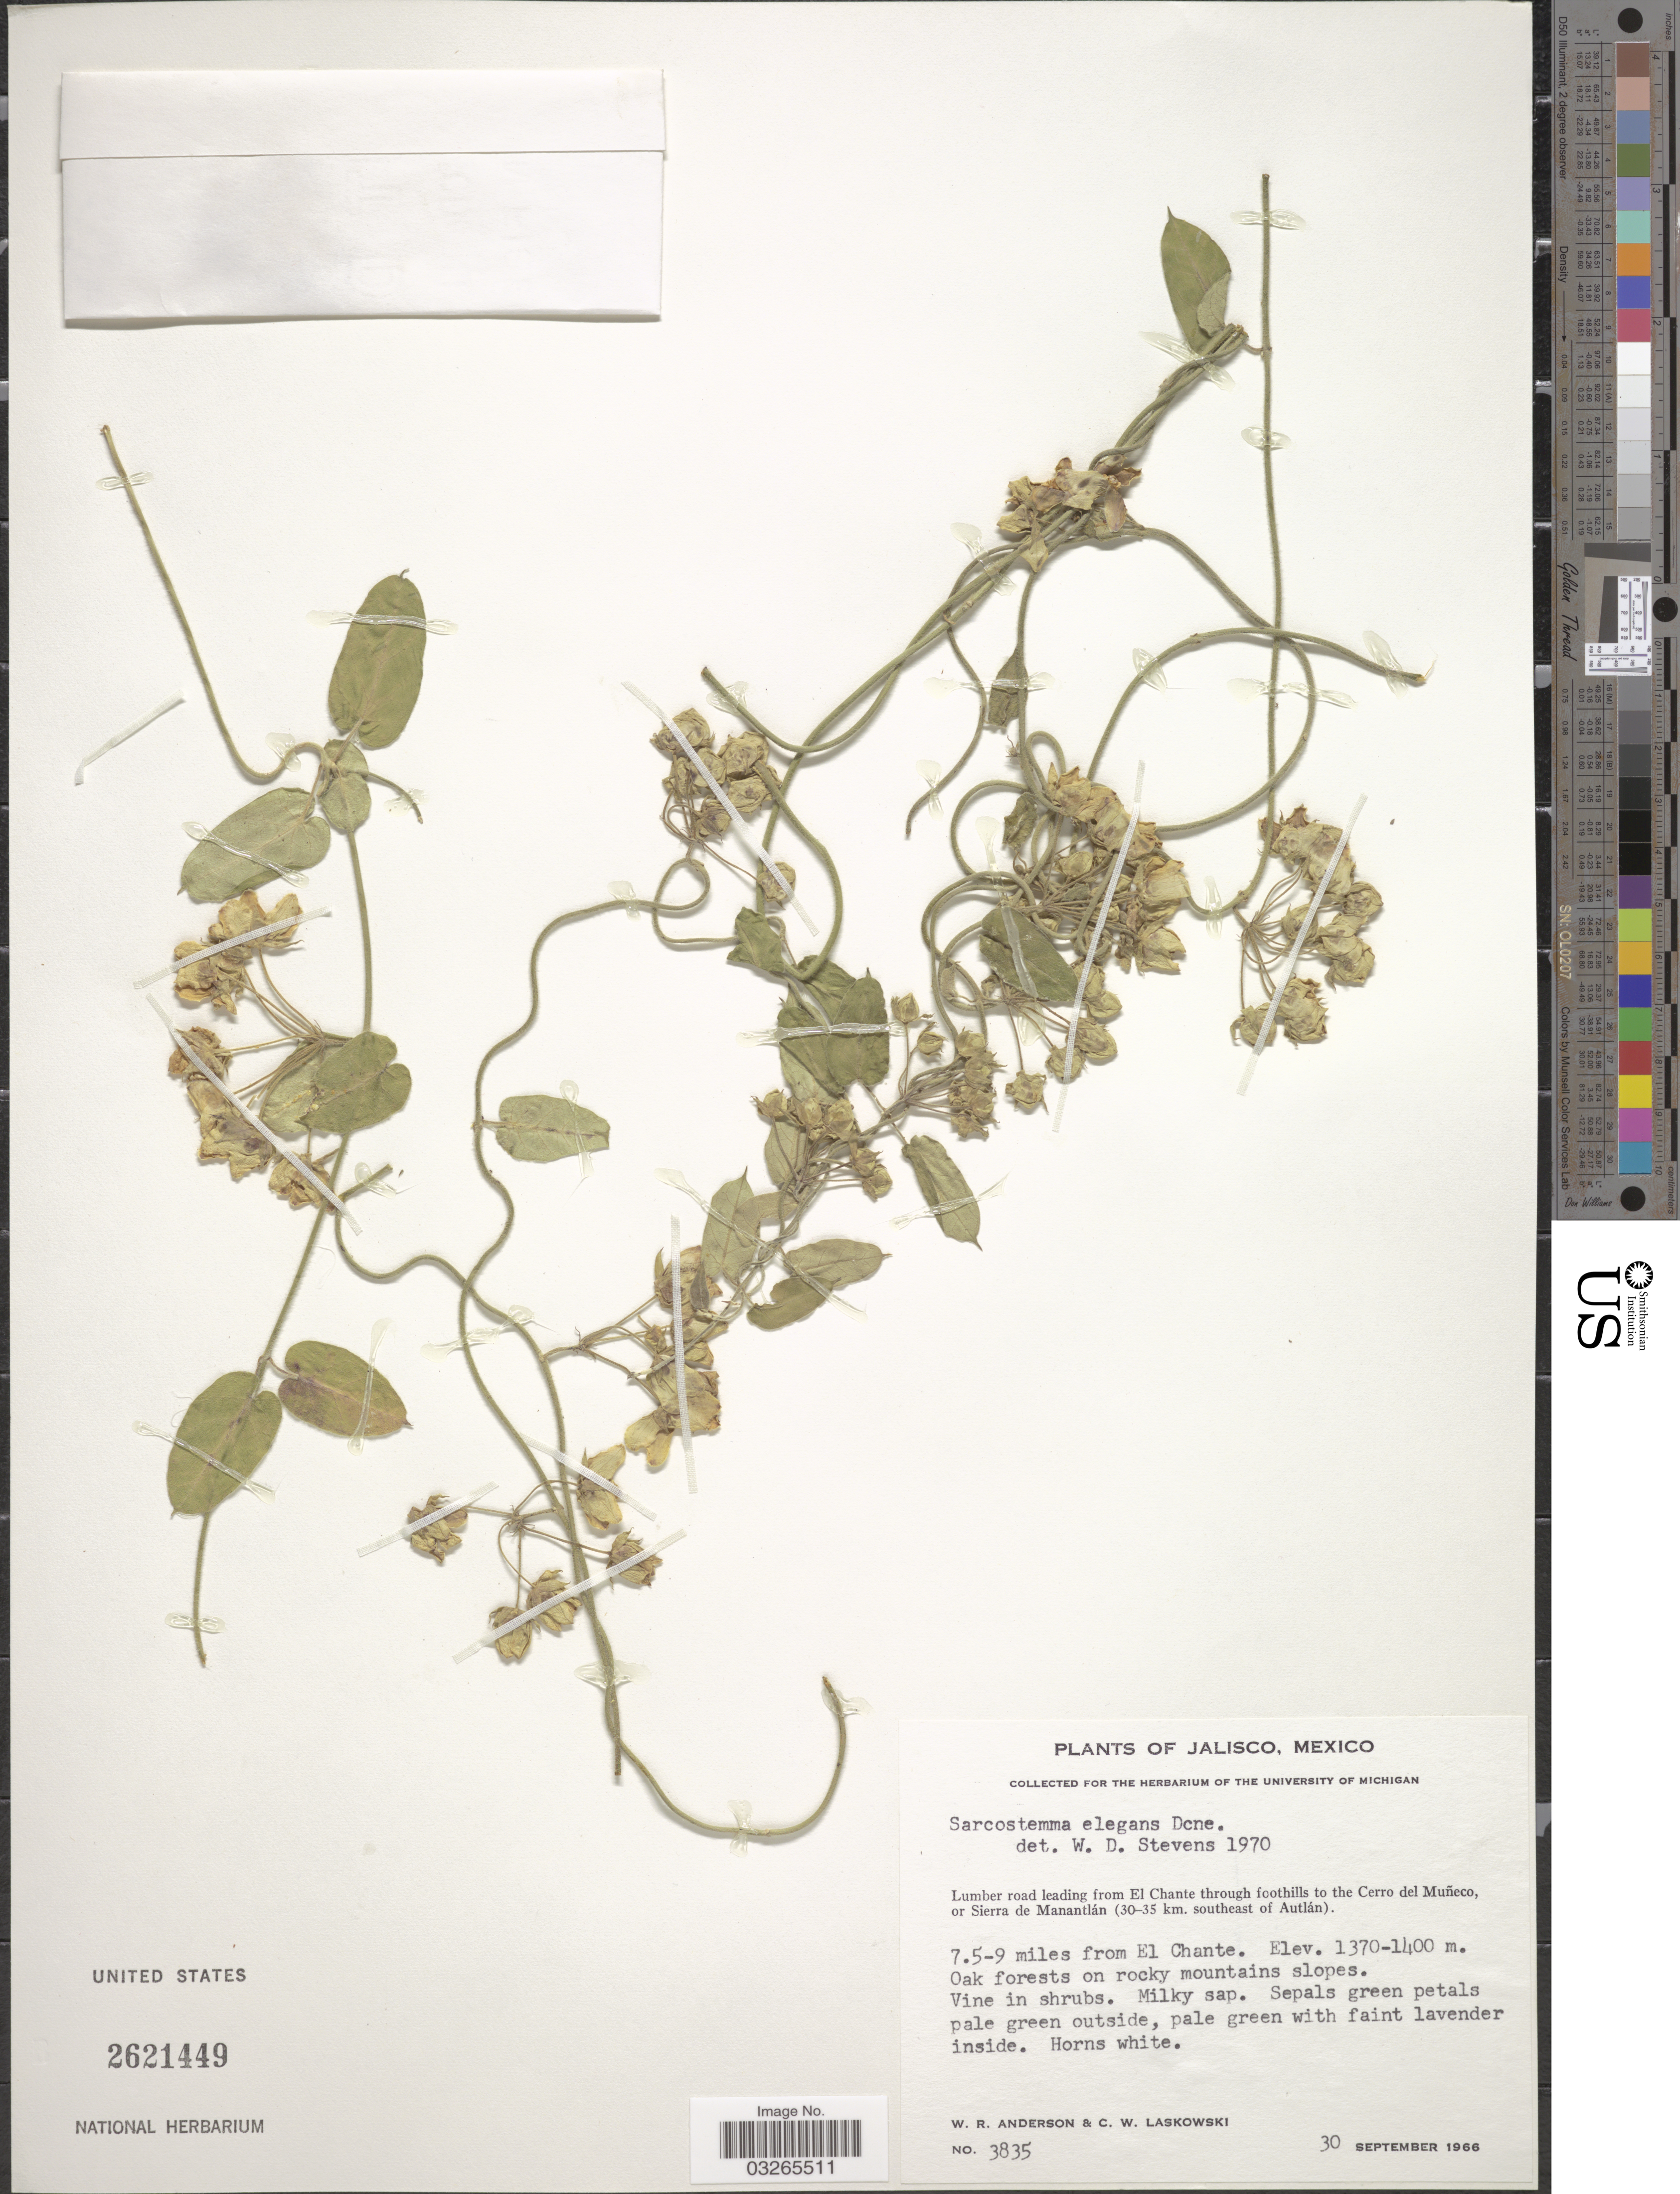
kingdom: Plantae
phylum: Tracheophyta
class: Magnoliopsida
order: Gentianales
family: Apocynaceae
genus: Sarcostemma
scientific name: Sarcostemma elegans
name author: Decne.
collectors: W. Anderson & C. Laskowski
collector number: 3835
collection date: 1966-09-30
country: Mexico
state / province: Jalisco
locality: Lumber road leading from El Chante through foothills to the Cerro del Muñeco, or Sierra de Manantlán (30-35 km. southeast of Autlán), 7.5-9 miles from El Chante, Oak forests on rocky mountains slopes.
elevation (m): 1370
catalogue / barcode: US 2621449